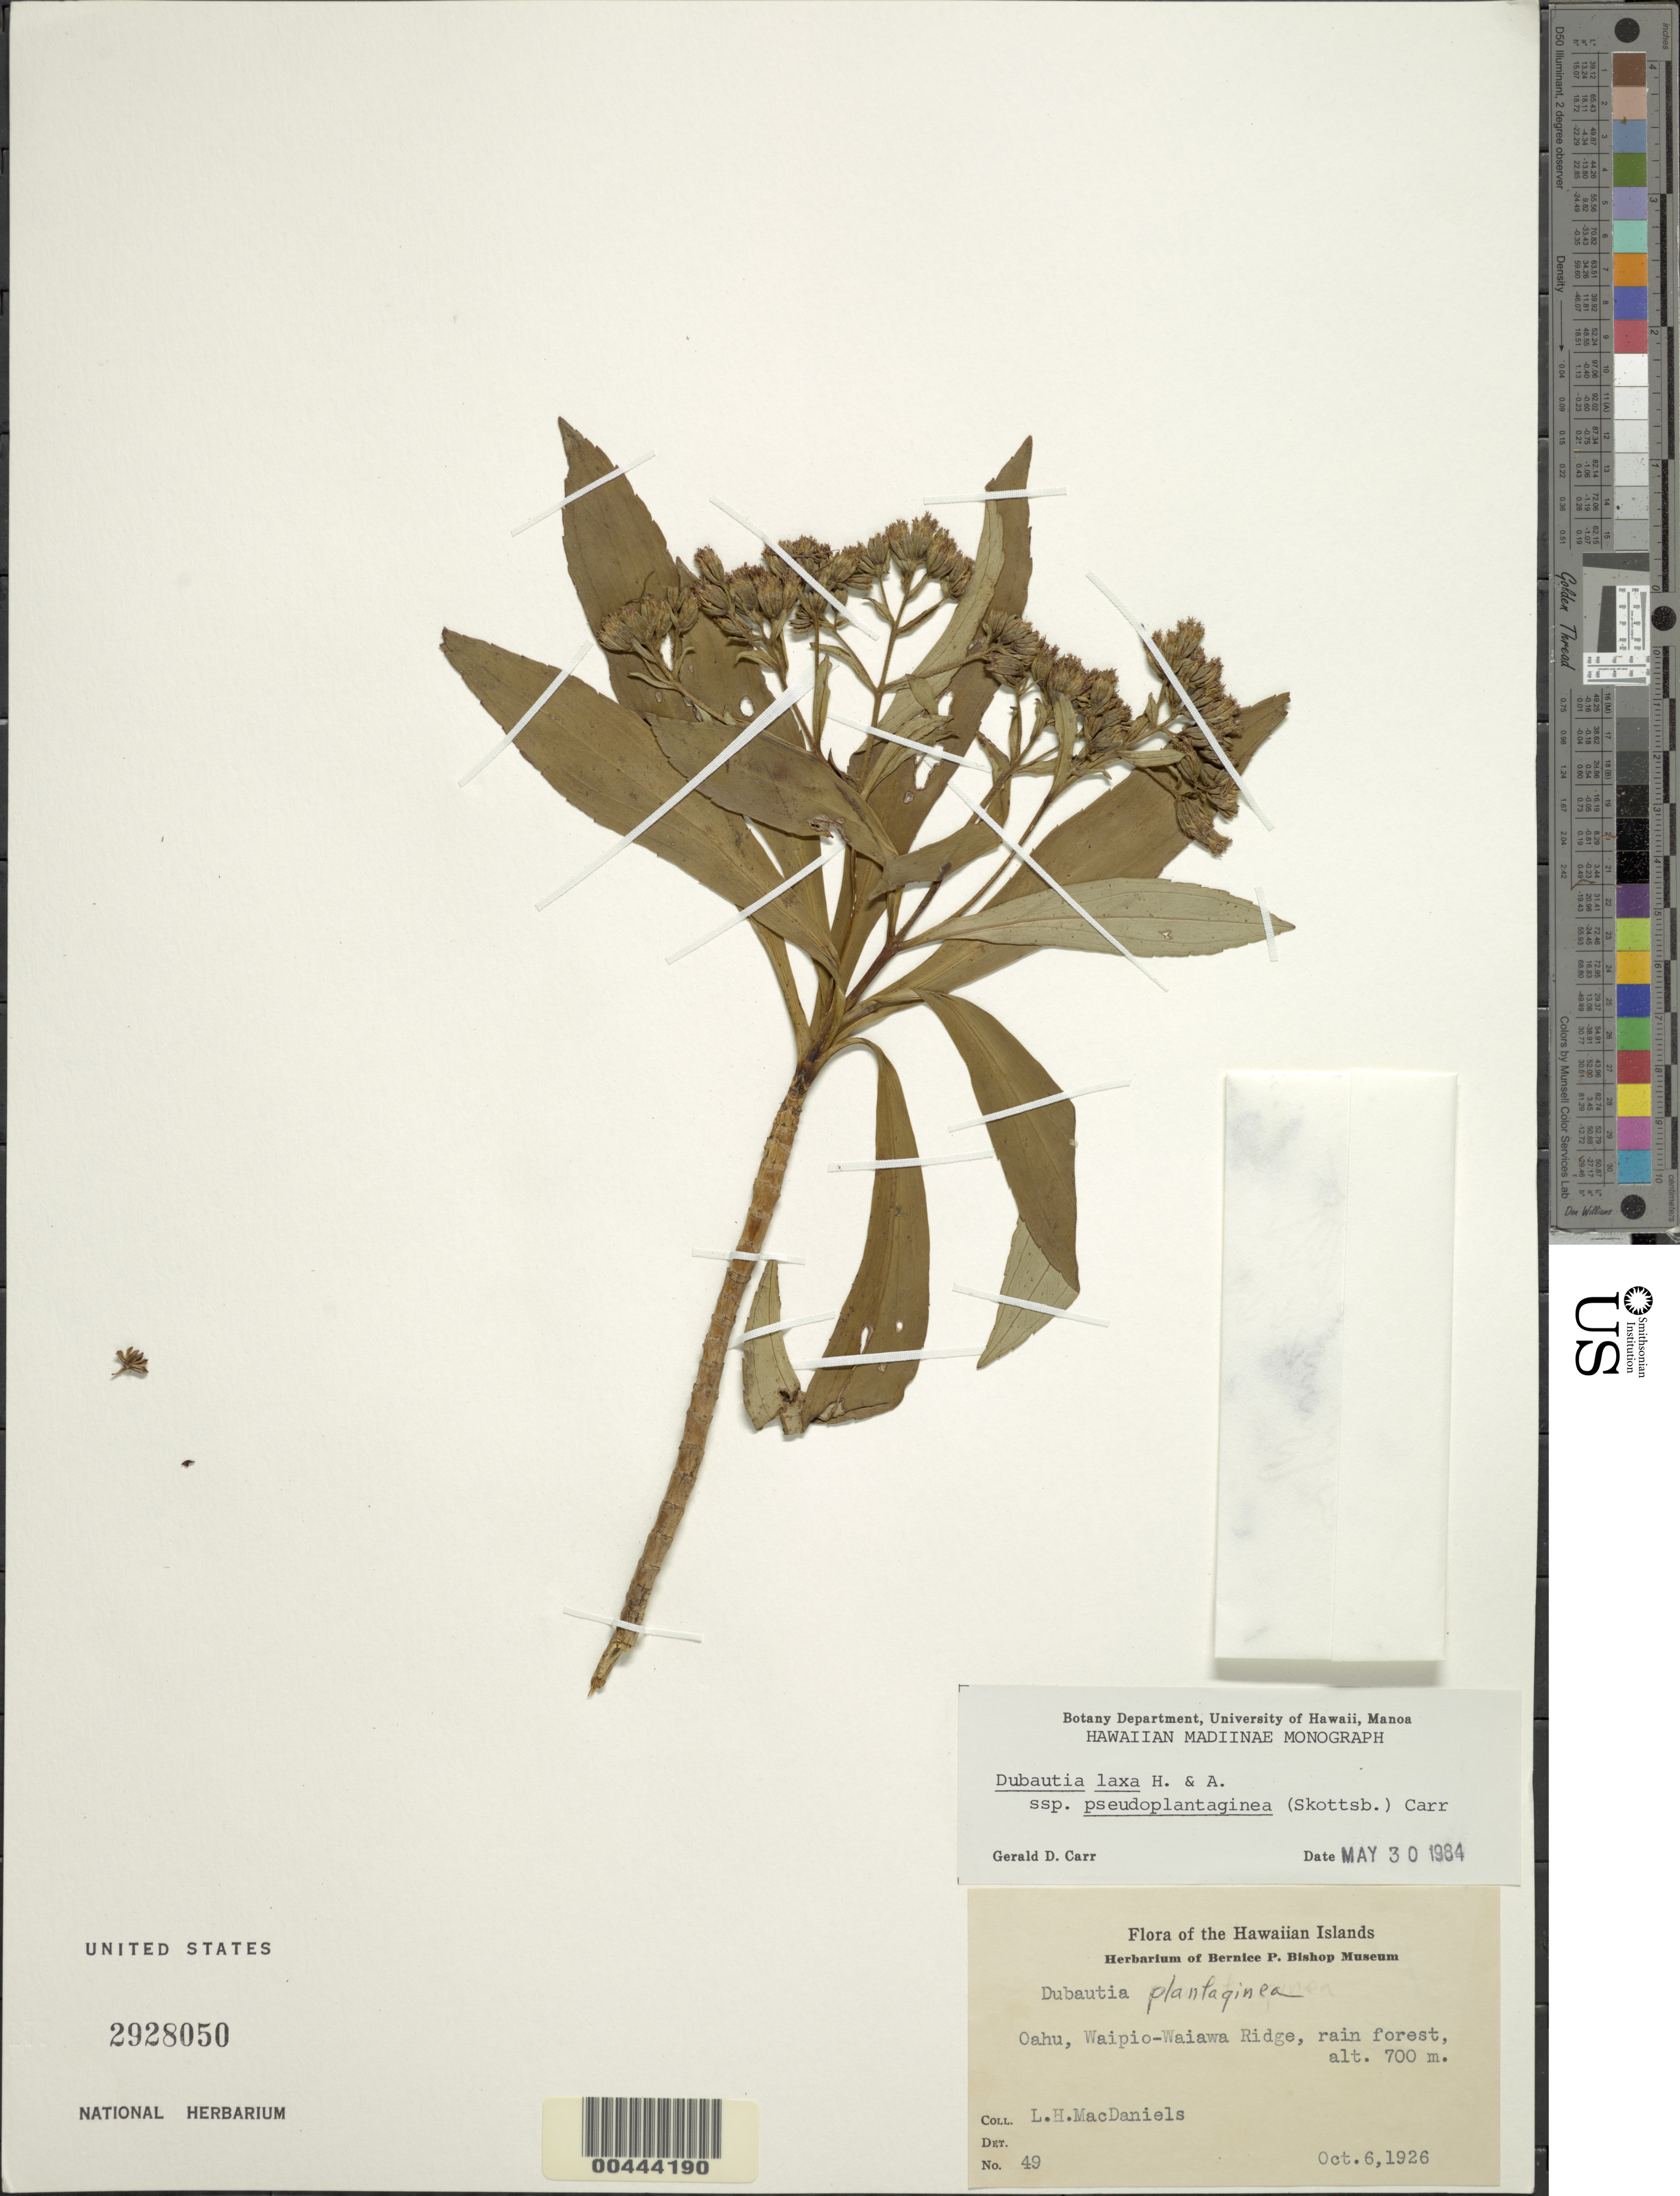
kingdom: Plantae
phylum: Tracheophyta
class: Magnoliopsida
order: Asterales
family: Asteraceae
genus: Dubautia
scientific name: Dubautia laxa subsp. pseudoplantaginea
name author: (Skottsb.) G.D. Carr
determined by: Carr, G. D.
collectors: L. MacDaniels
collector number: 49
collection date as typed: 6 Oct 1926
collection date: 1926-10-06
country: United States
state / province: Hawaii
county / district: Honolulu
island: Oahu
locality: Waipio-Waiawa Ridge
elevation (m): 700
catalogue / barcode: US 2928050